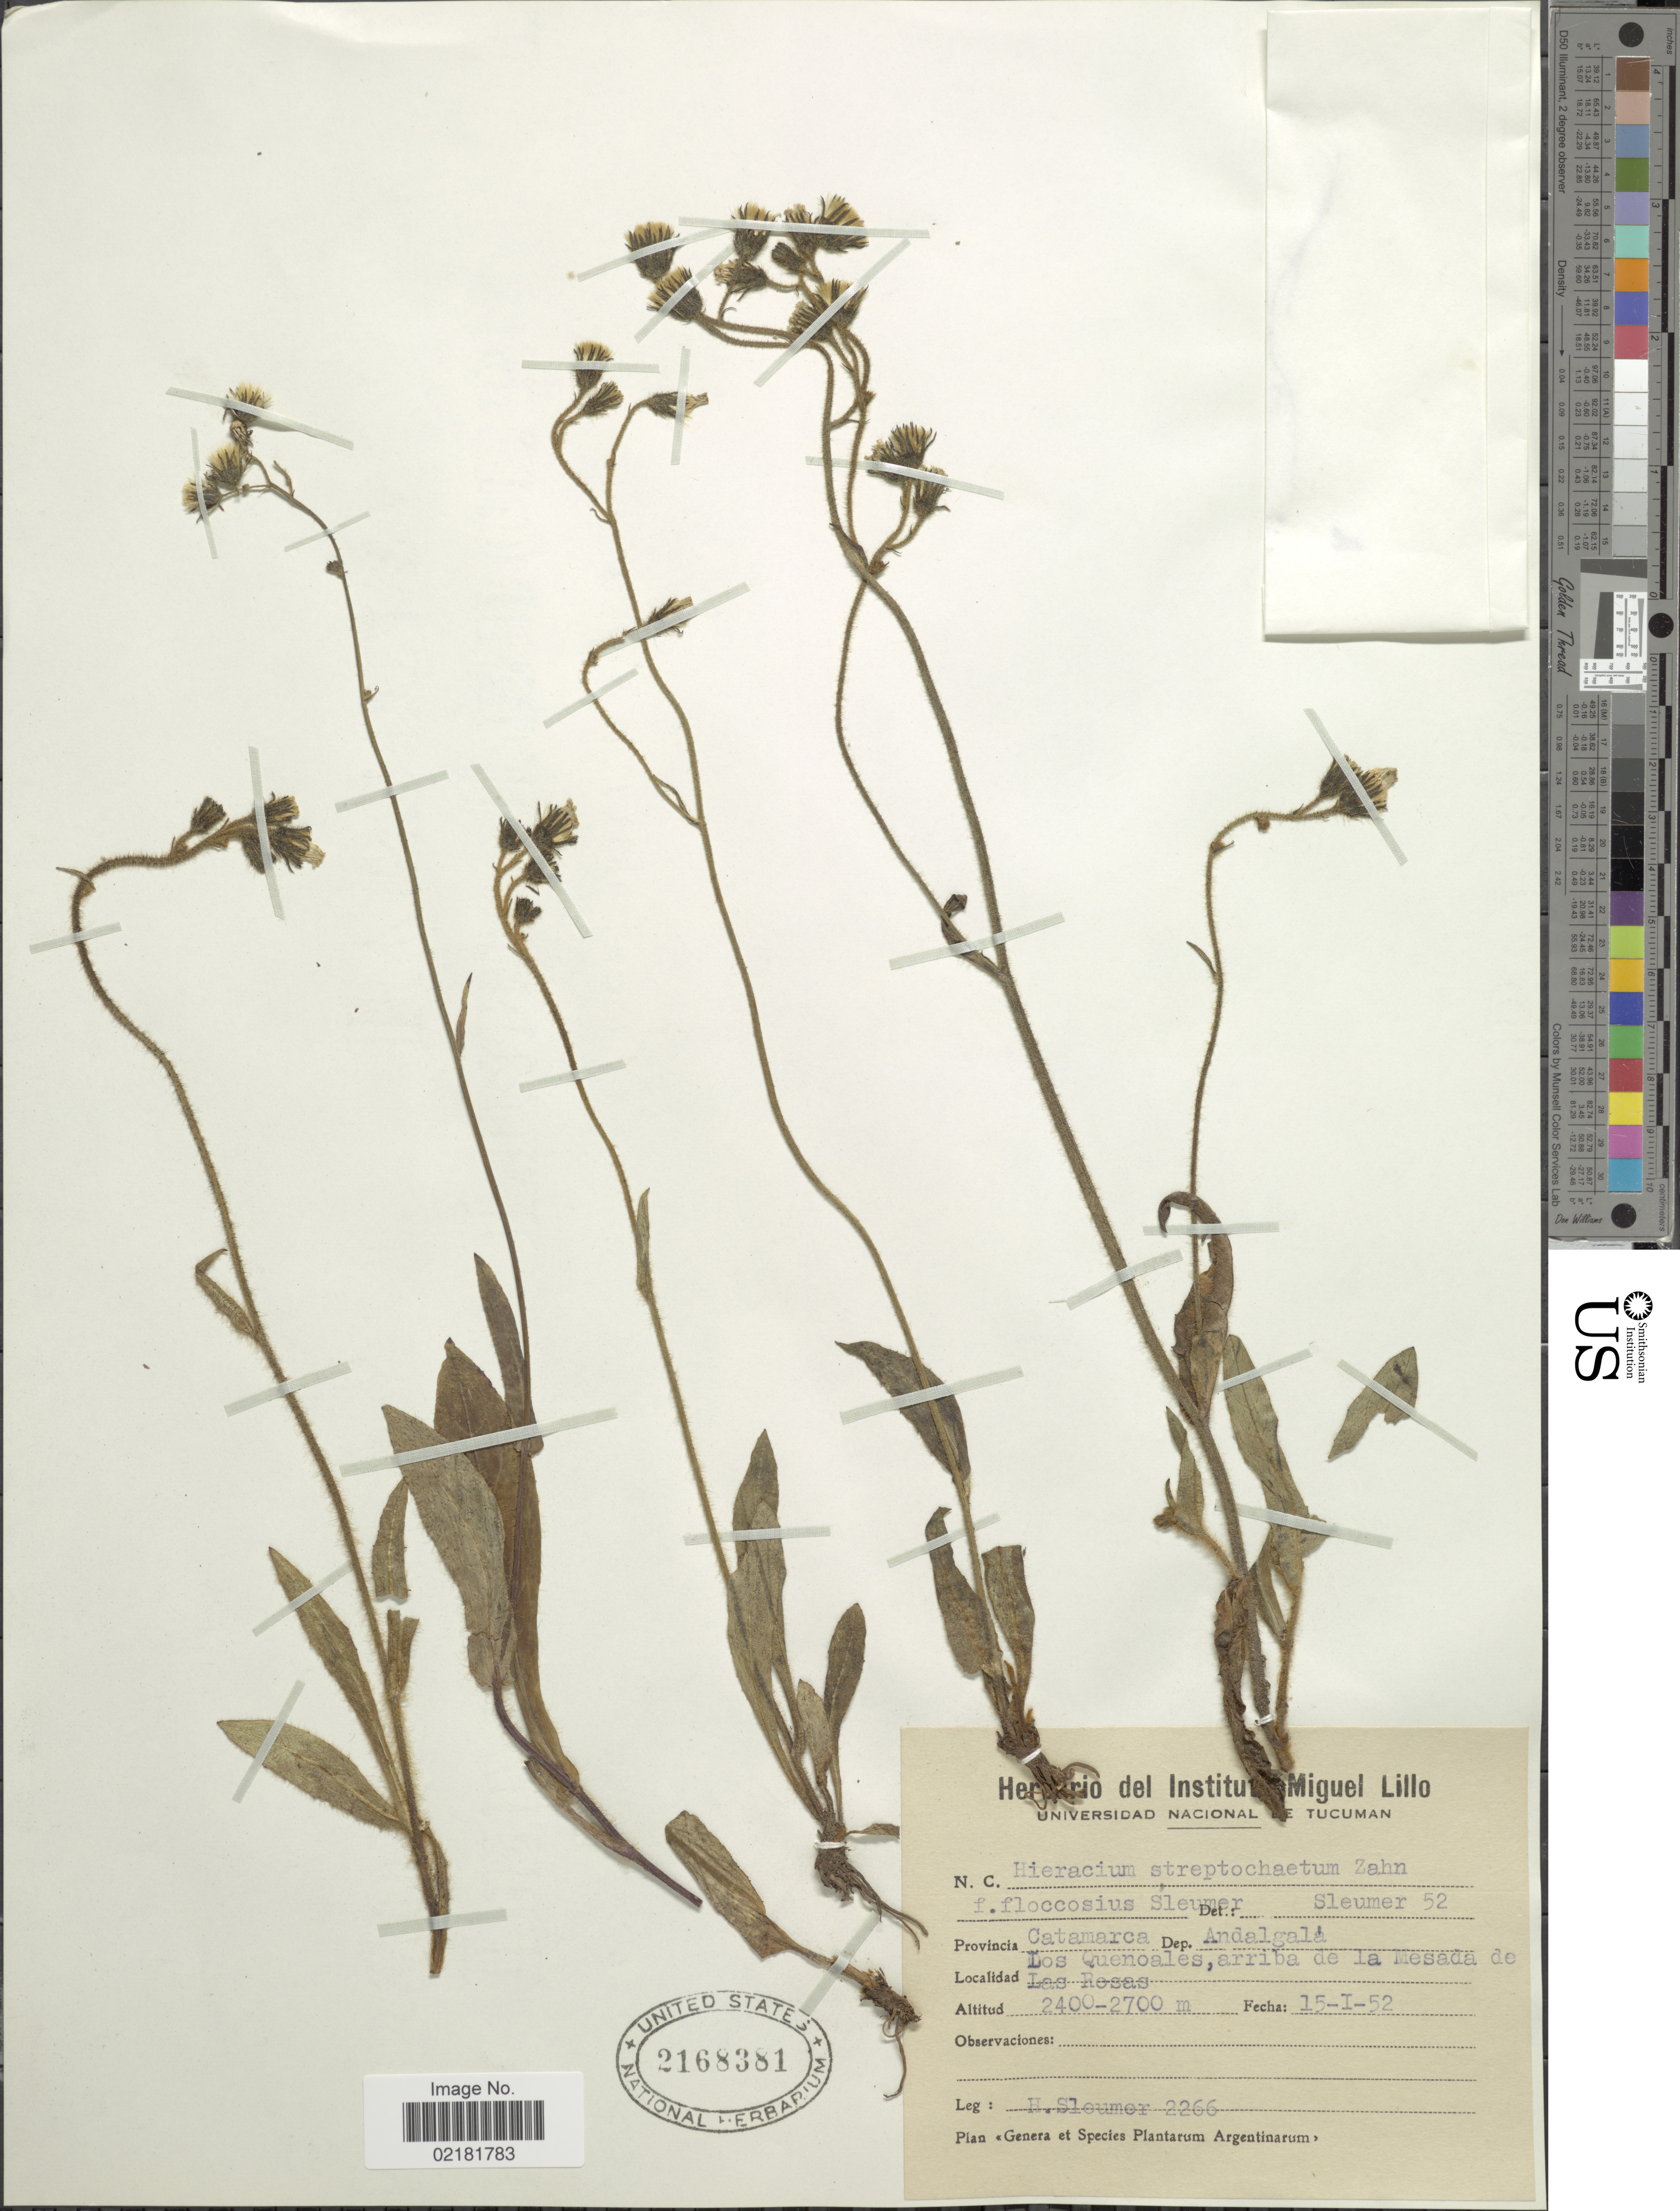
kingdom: Plantae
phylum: Tracheophyta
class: Magnoliopsida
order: Asterales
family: Asteraceae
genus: Hieracium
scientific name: Hieracium streptochaetum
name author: Zahn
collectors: H. O. Sleumer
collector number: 2266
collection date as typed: Transcribed d/m/y: 15/1/52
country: Argentina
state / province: Catamarca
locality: Dep. Andalgala, Los Quenoales, arriba de la Mesada de Las Rosas.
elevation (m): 2400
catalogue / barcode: US 2168381